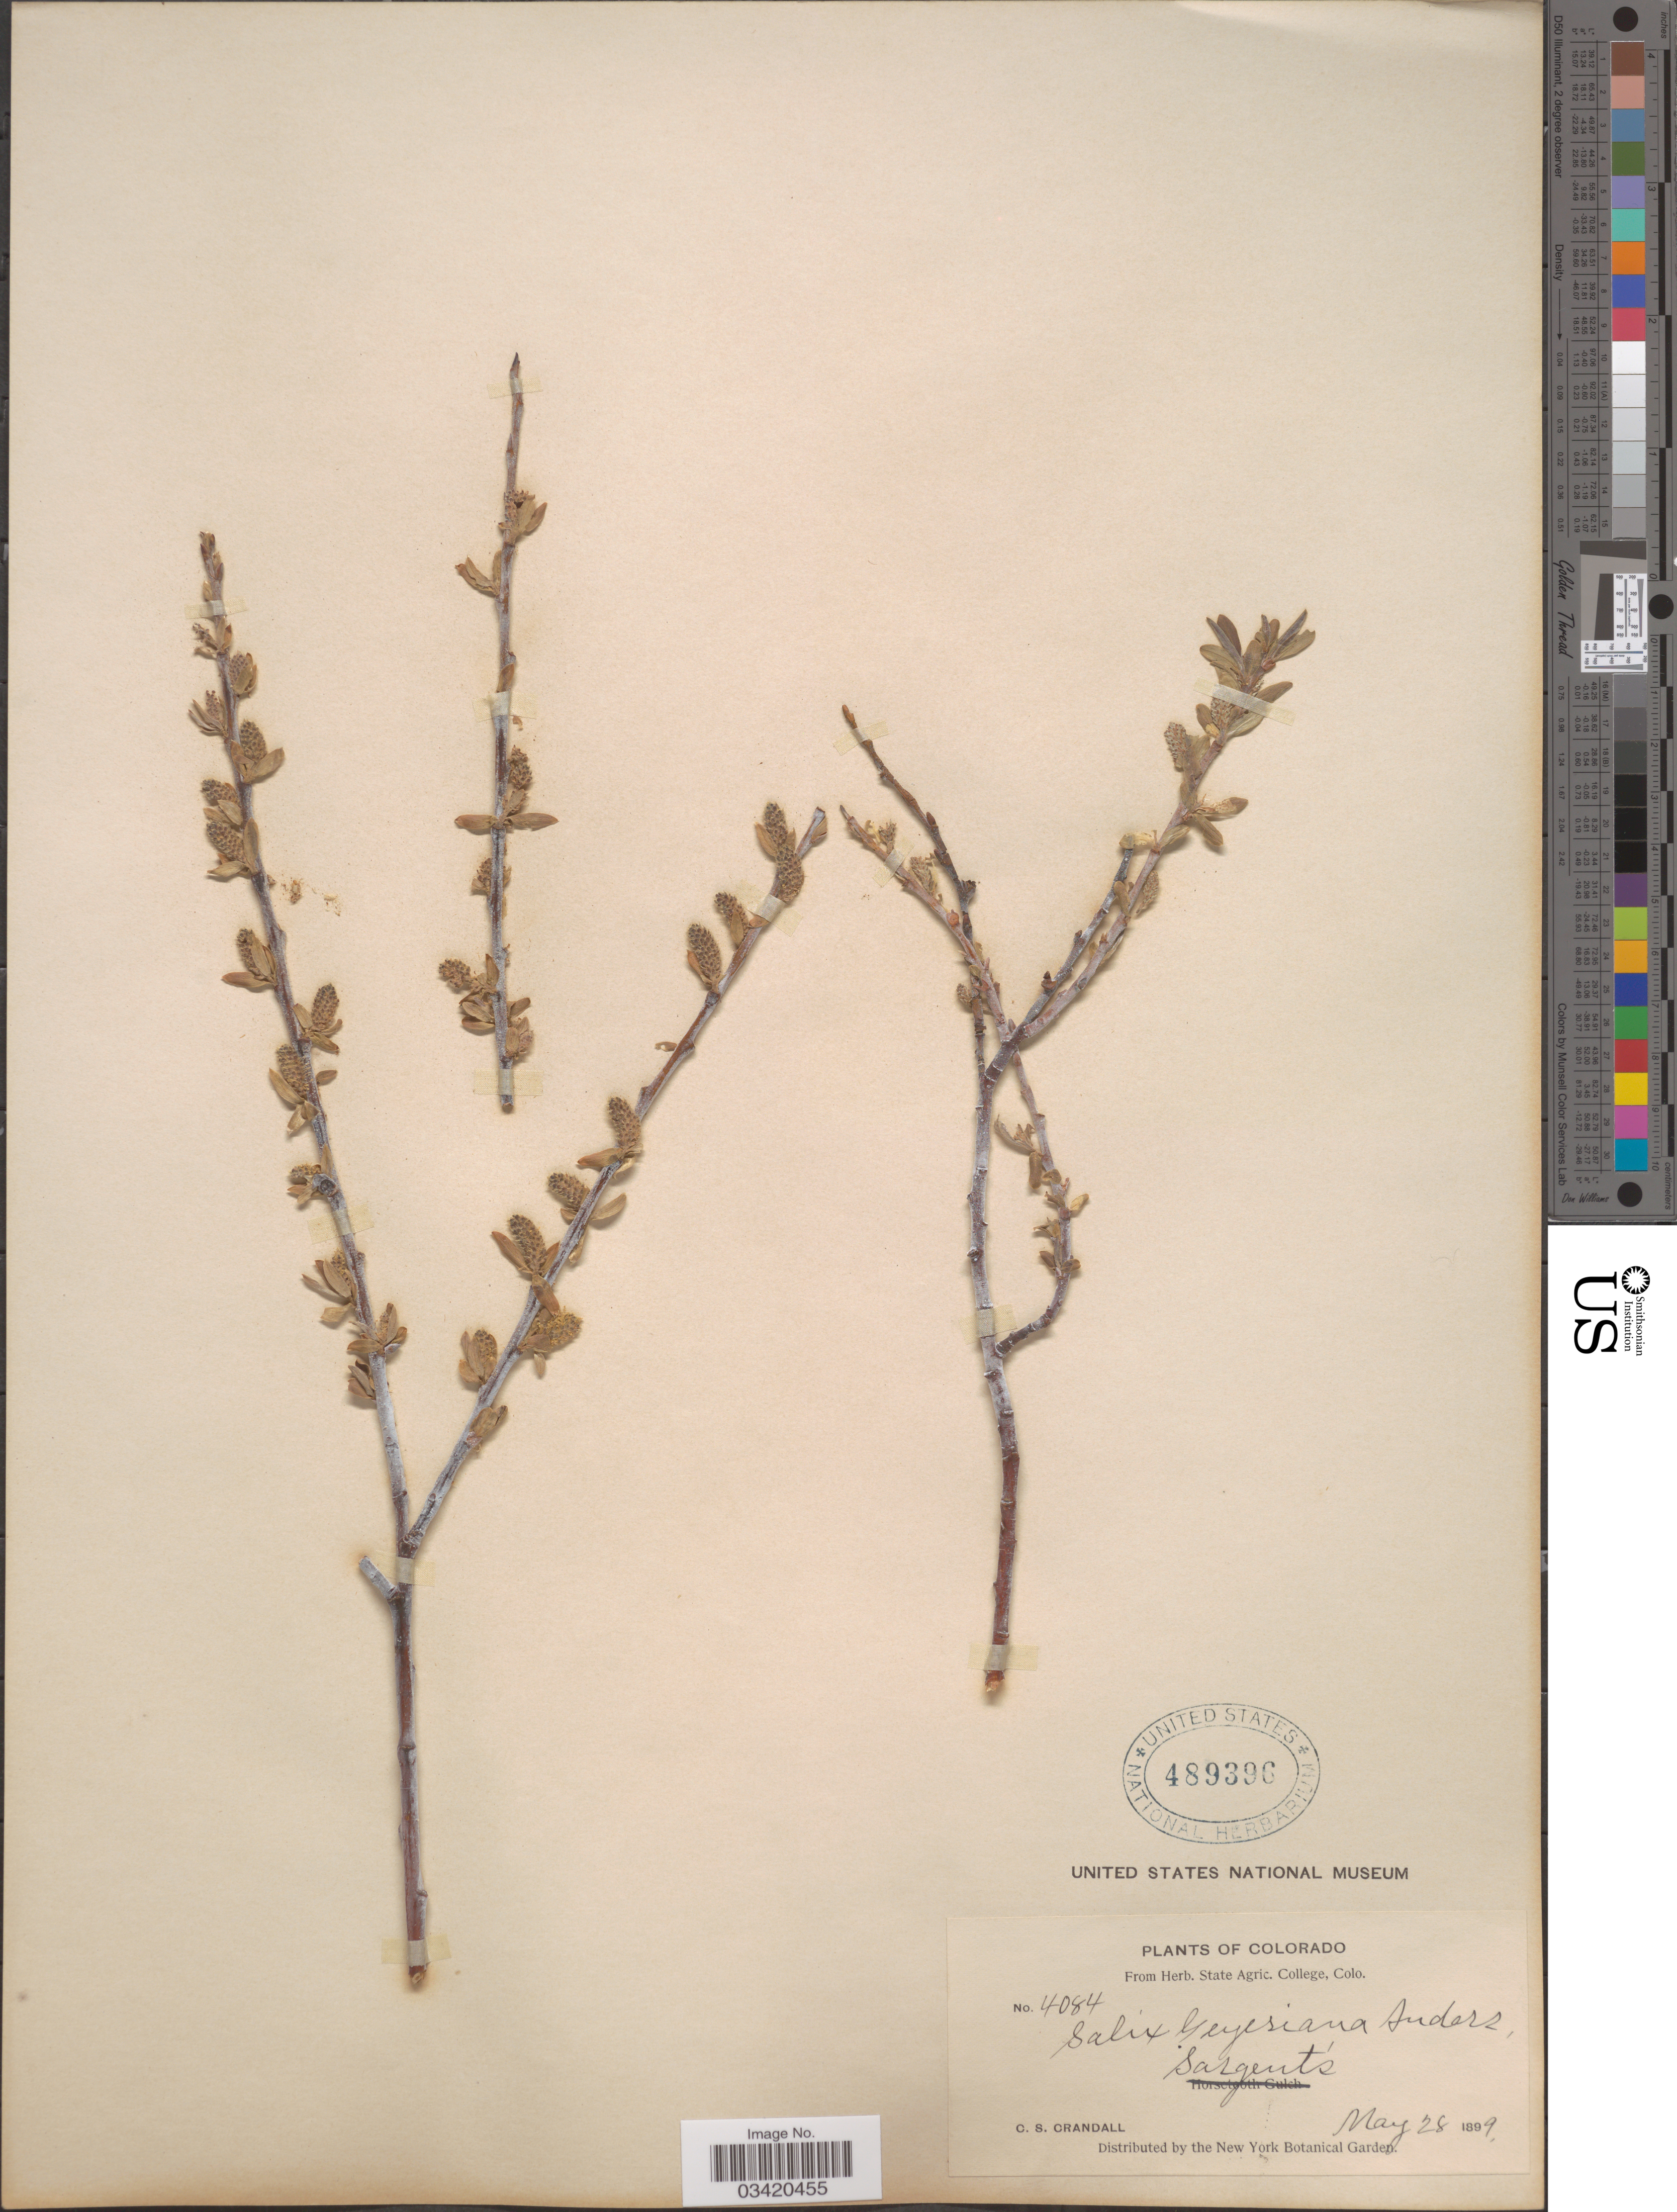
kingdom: Plantae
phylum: Tracheophyta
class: Magnoliopsida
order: Malpighiales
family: Salicaceae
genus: Salix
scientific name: Salix geyeriana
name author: Andersson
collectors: C. Crandall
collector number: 4084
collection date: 1899-05-28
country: United States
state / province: Colorado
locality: Sargent's.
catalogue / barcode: US 489396